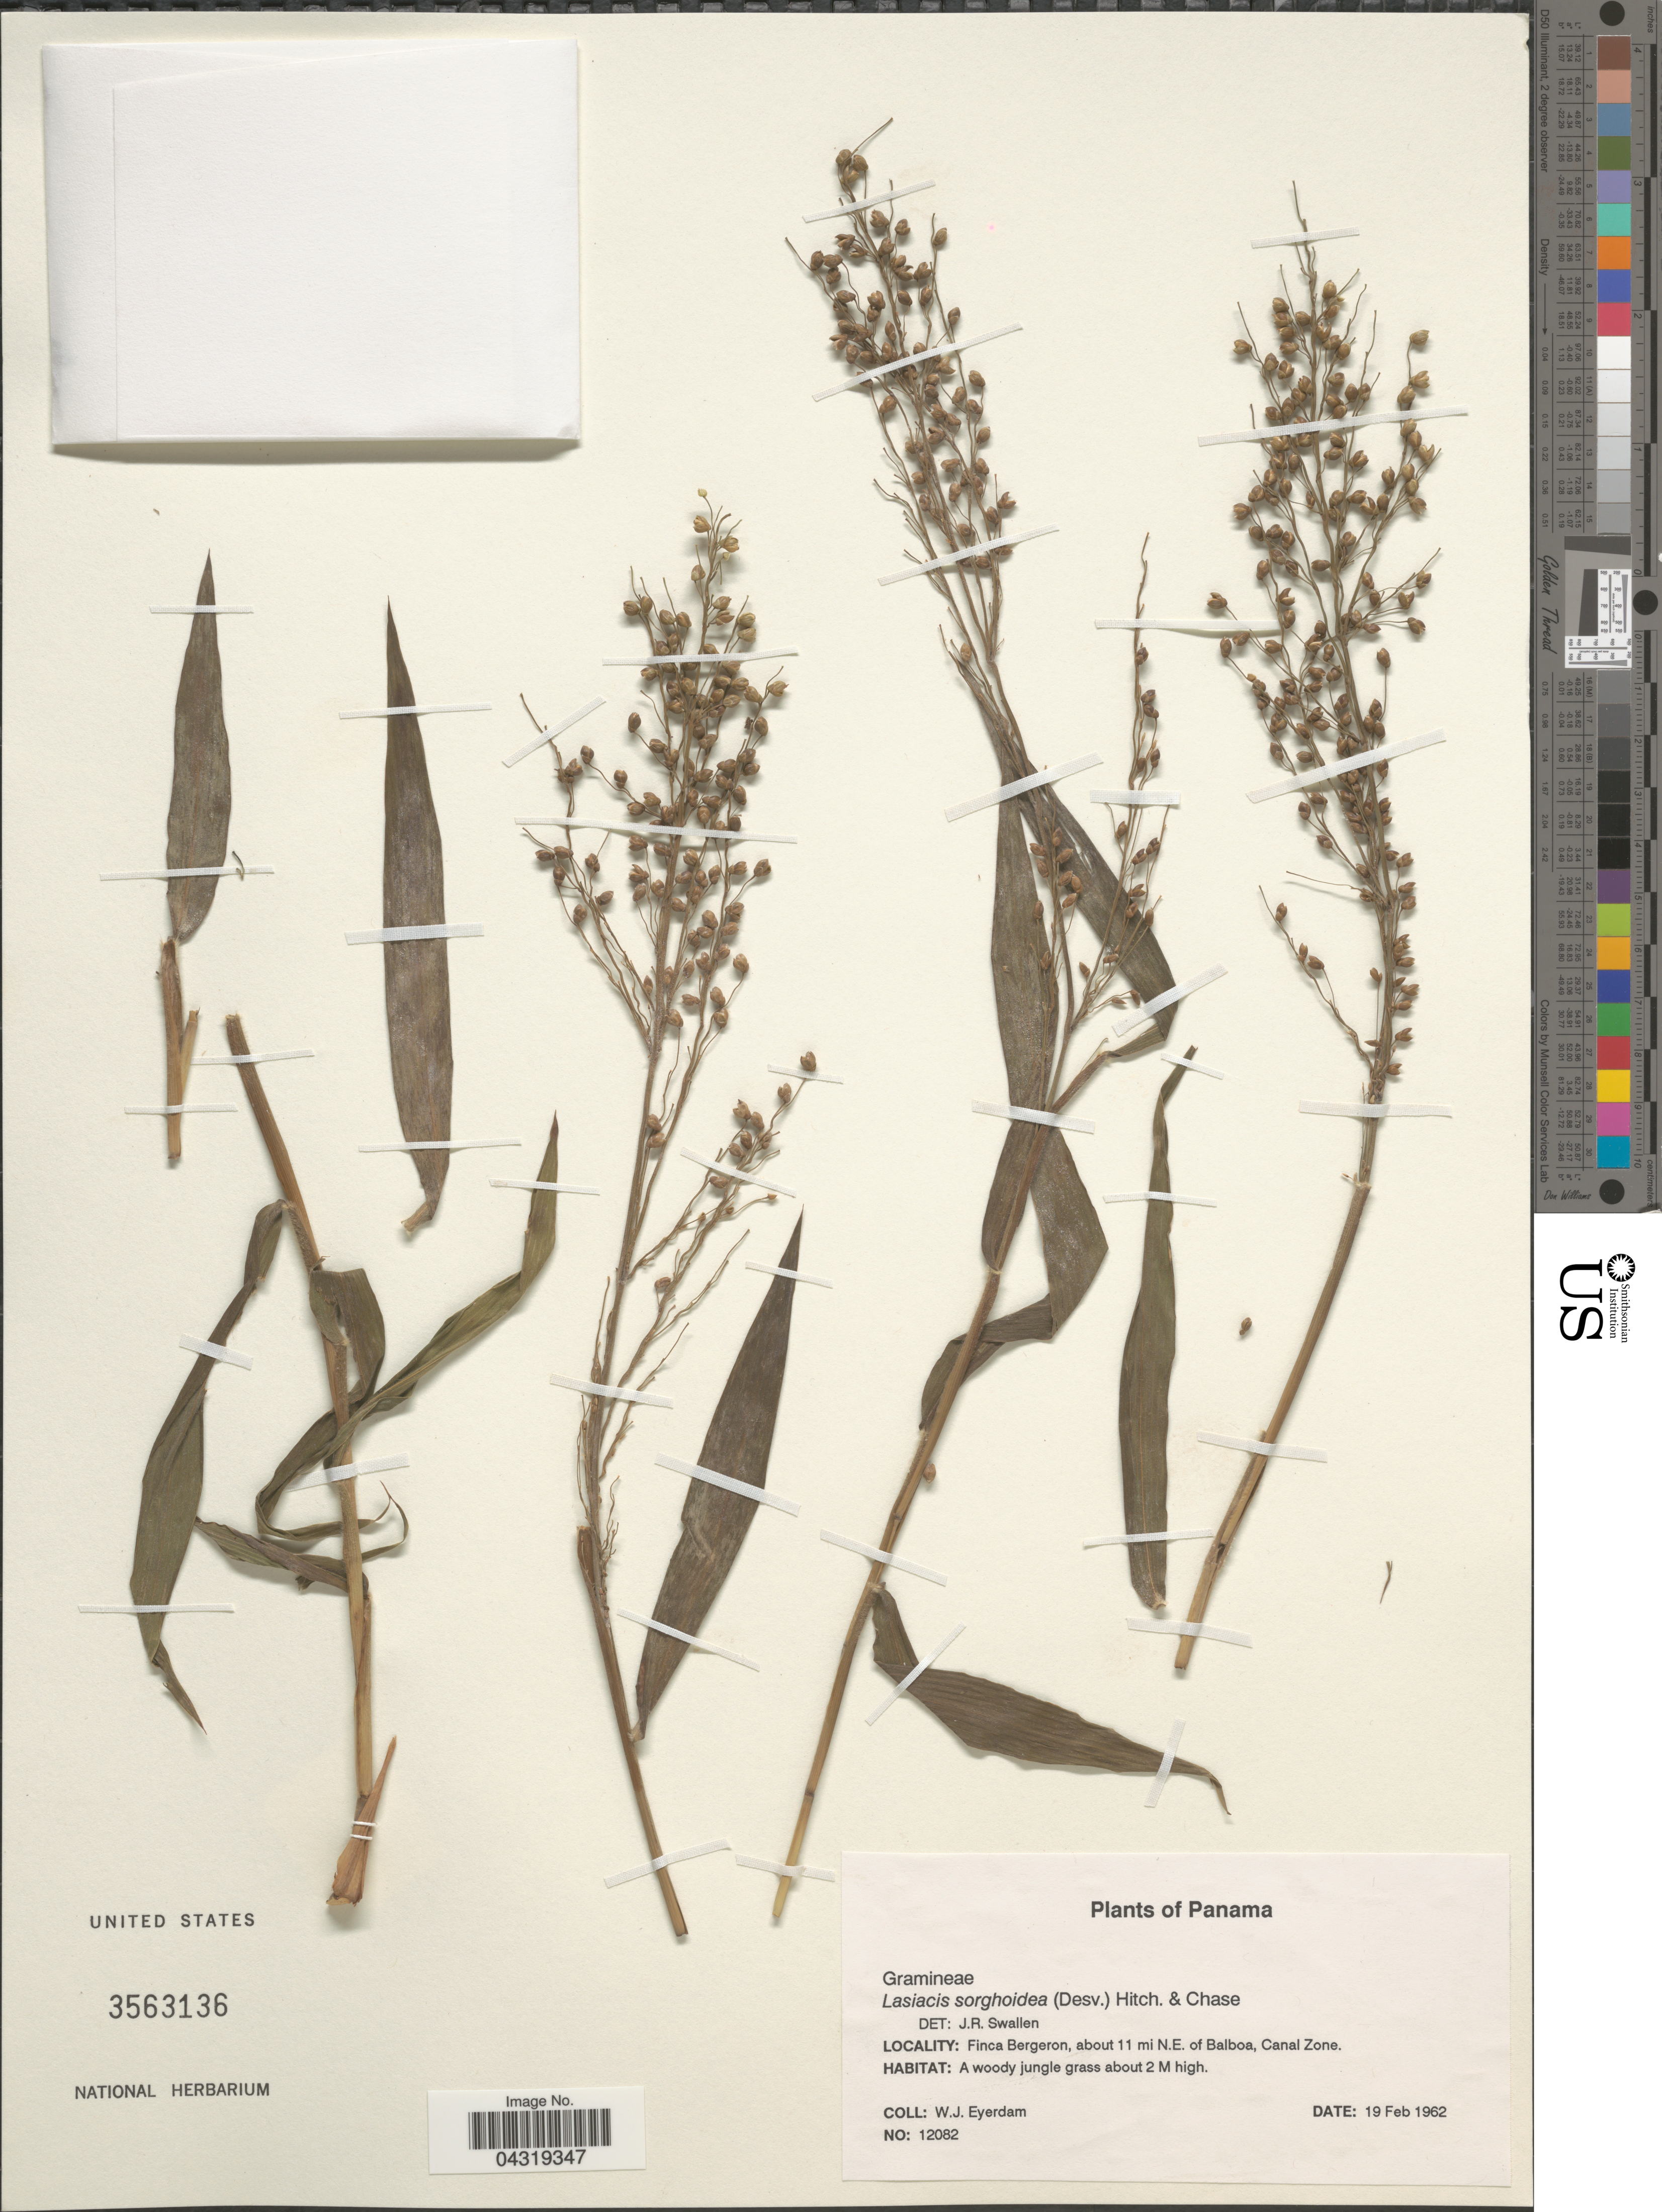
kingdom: Plantae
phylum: Tracheophyta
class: Liliopsida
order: Poales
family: Poaceae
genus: Lasiacis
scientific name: Lasiacis sorghoidea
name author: (Desv. ex Ham.) Hitchc. & Chase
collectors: W. J. Eyerdam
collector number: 12082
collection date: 1962-02-19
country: Panama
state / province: Colón / Panamá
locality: Finca Bergeron, about 11 mi N. E. of Balboa, Canal Zone.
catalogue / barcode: US 3563136